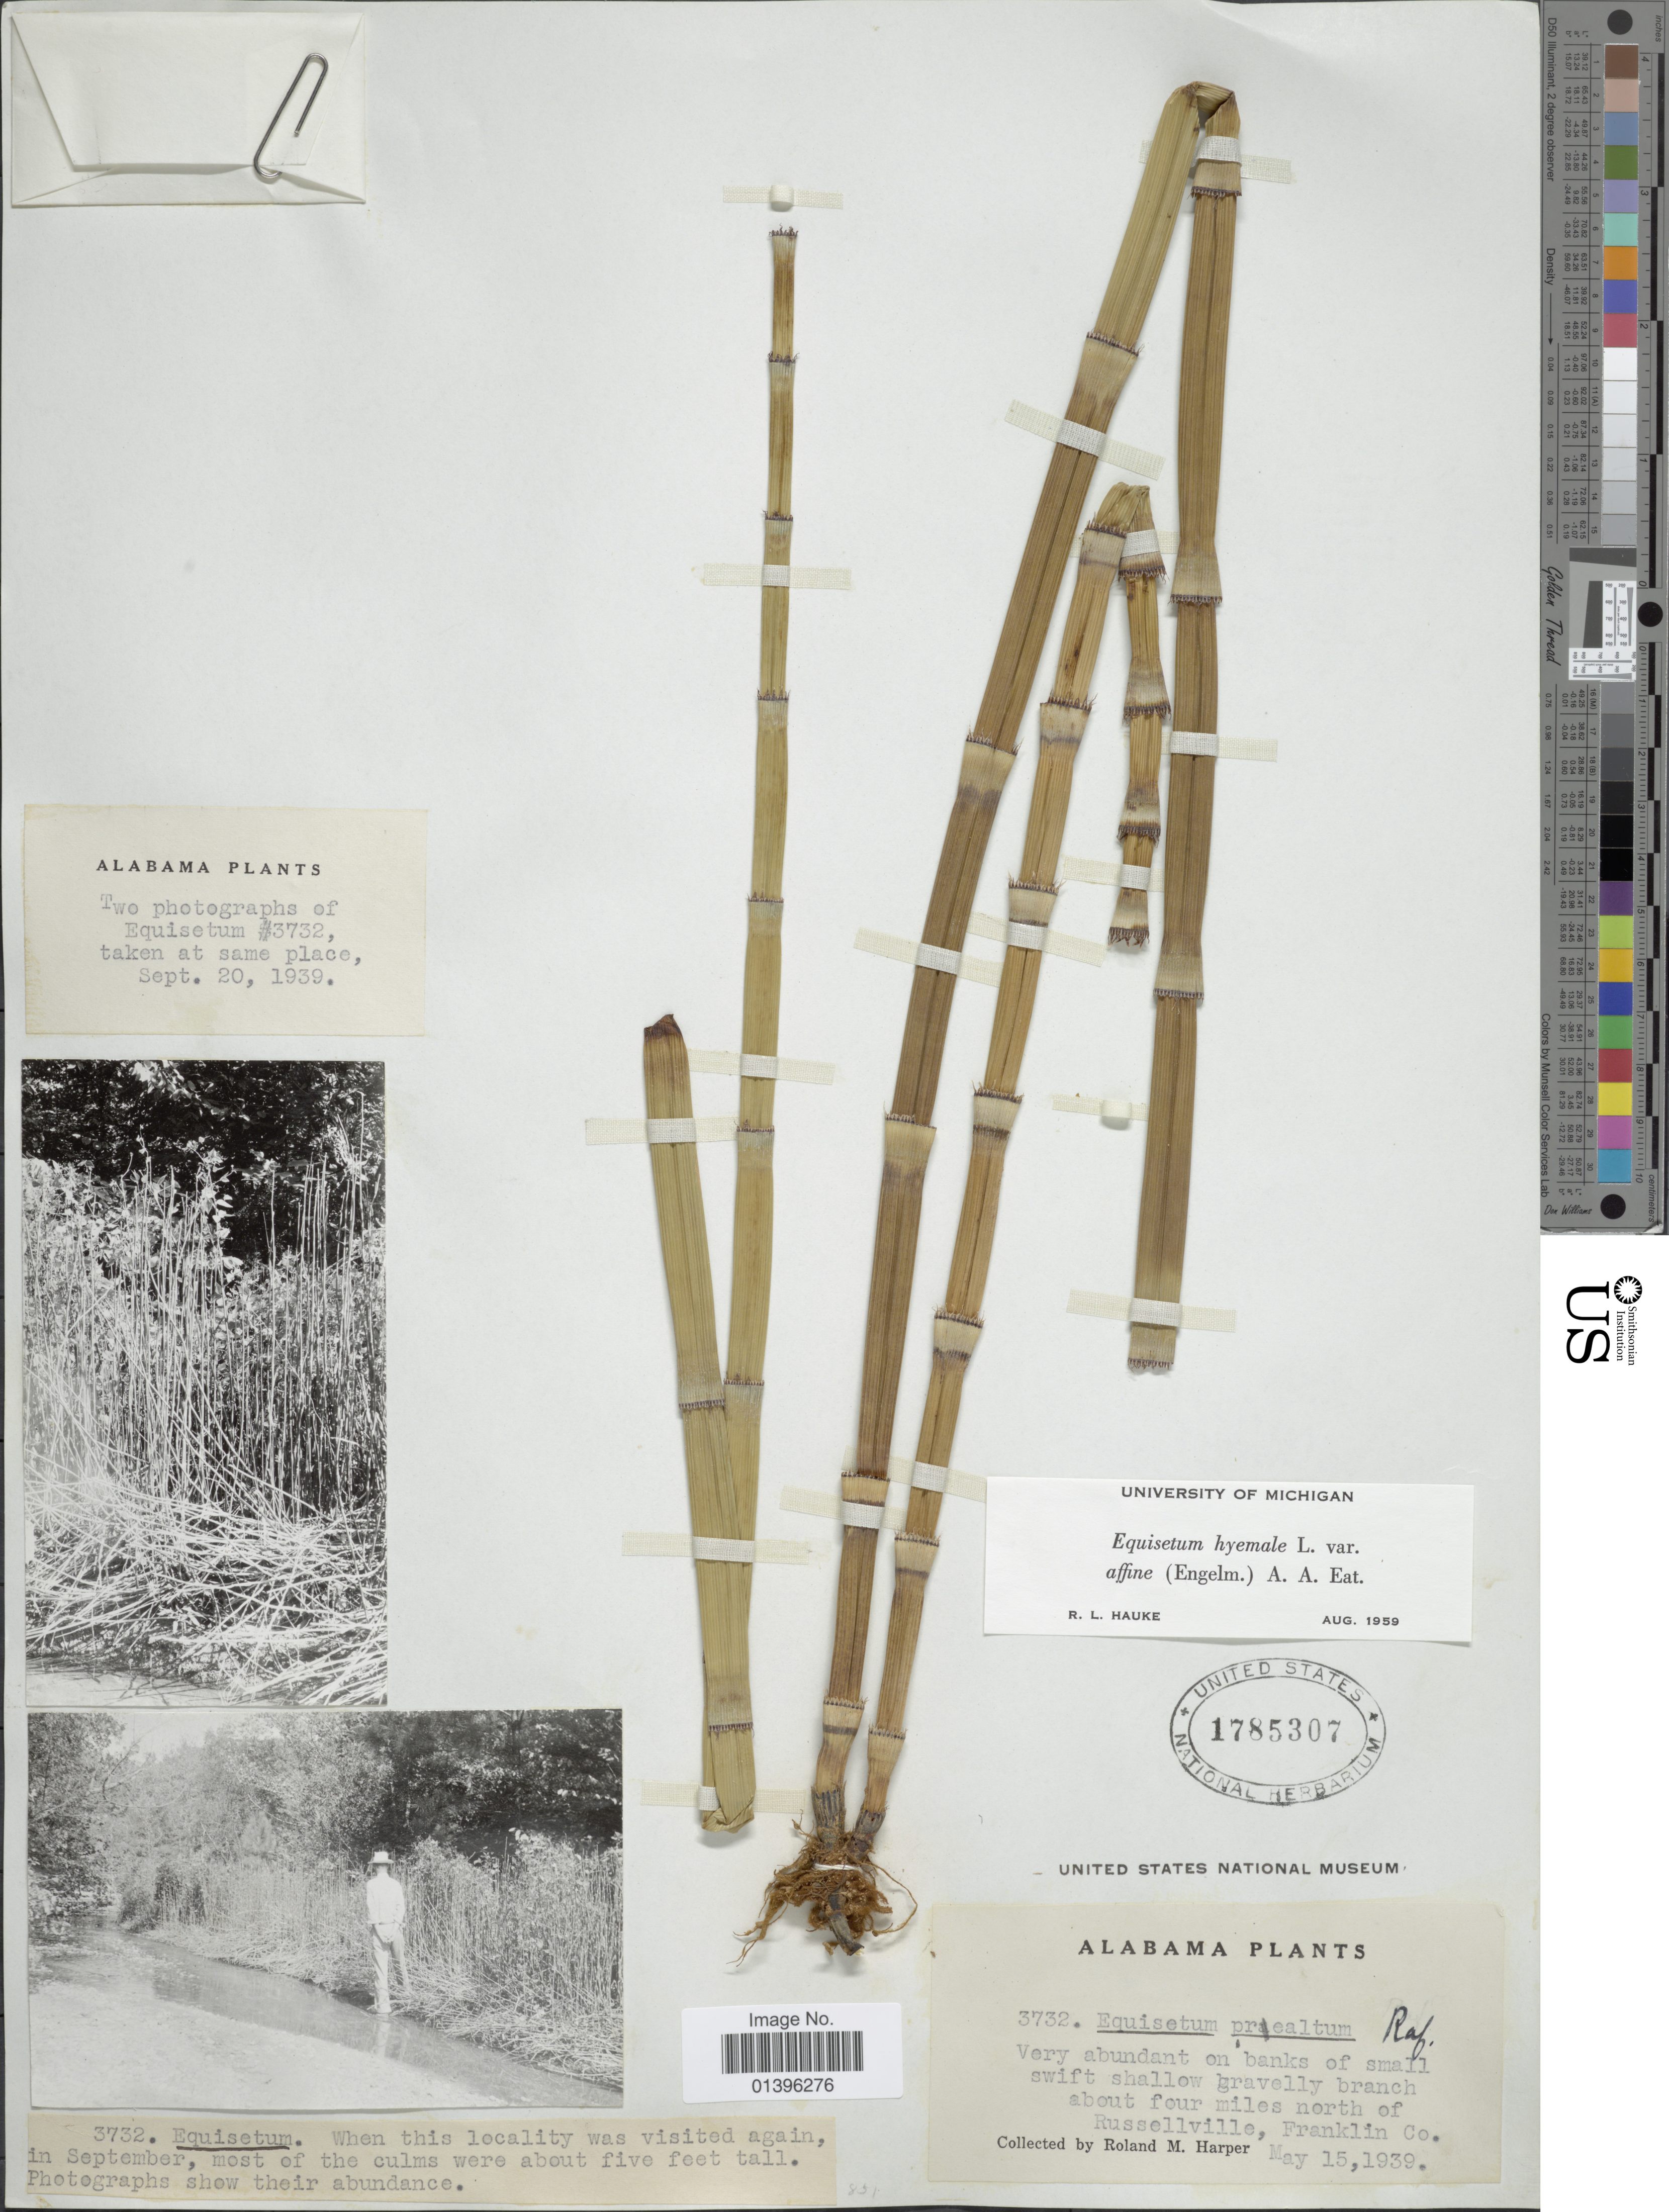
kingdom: Plantae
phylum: Tracheophyta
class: Polypodiopsida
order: Equisetales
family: Equisetaceae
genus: Equisetum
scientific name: Equisetum hyemale var. affine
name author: (Engelm.) A.A. Eaton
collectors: R. M. Harper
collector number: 3732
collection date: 1939-05-15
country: United States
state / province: Alabama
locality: Very abundant on banks of small swift shallow gravelly branch about four miles north of Russellville, Franklin Co.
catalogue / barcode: US 1785307